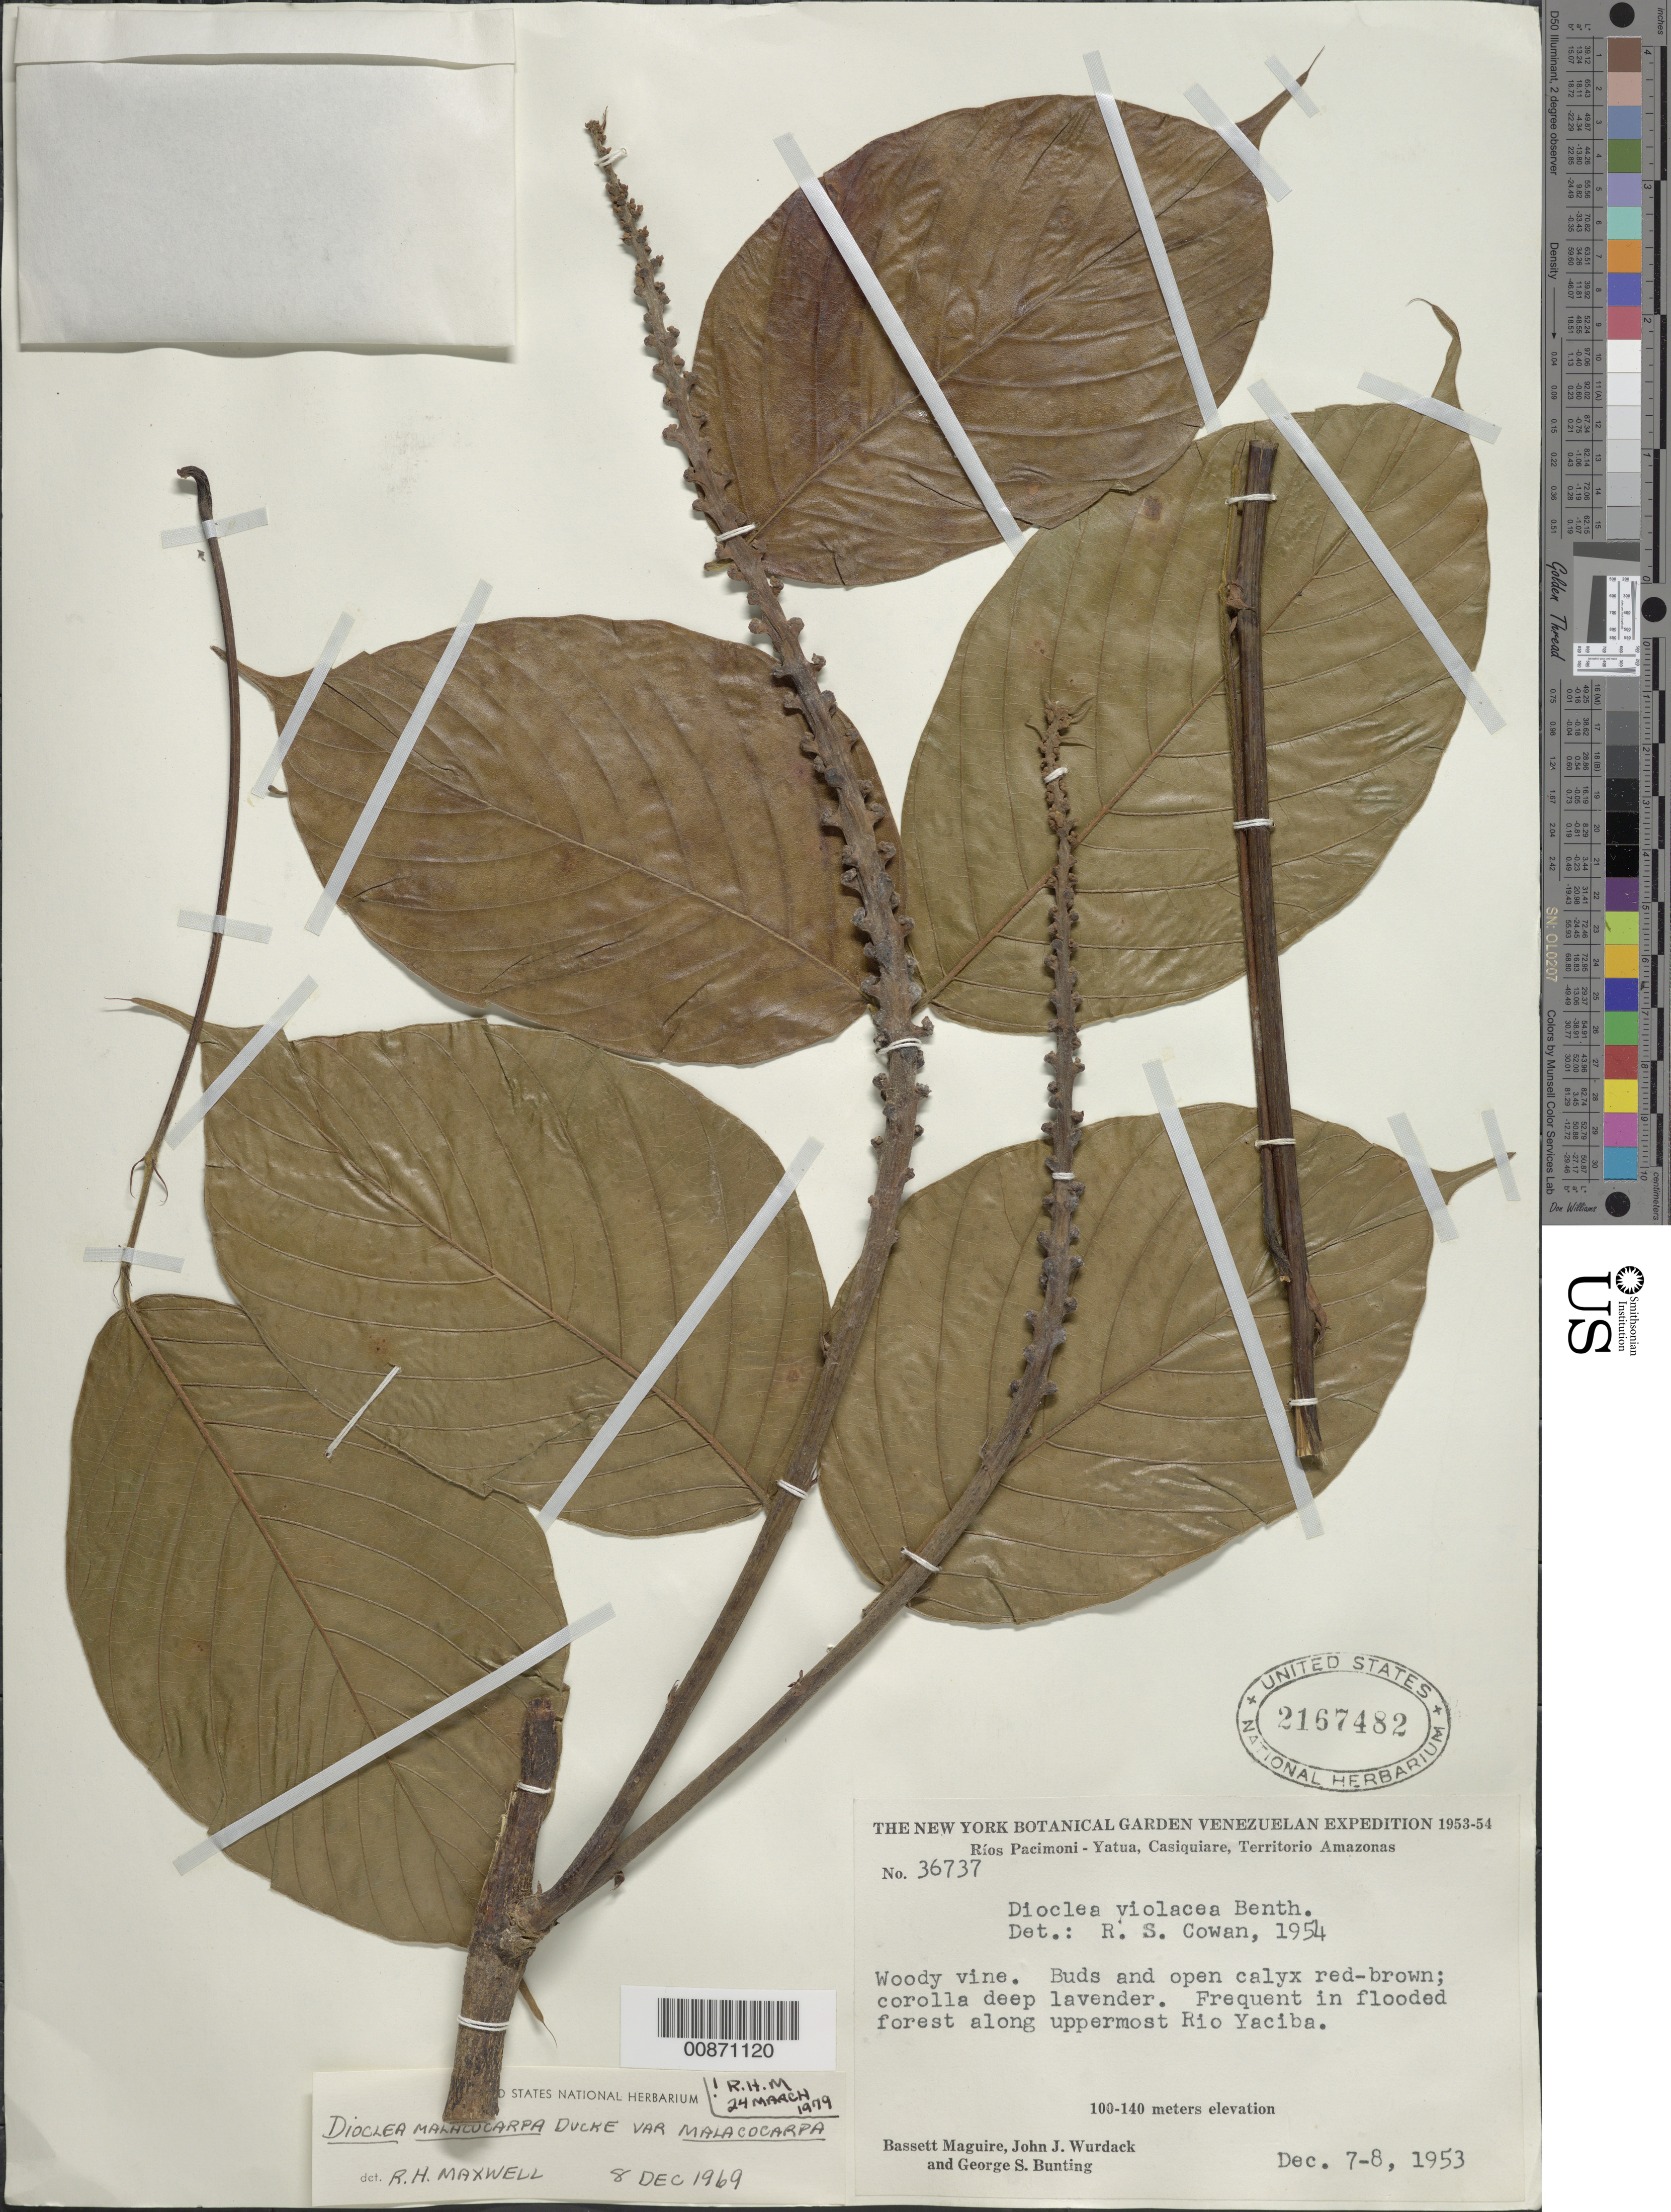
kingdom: Plantae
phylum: Tracheophyta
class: Magnoliopsida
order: Fabales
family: Fabaceae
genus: Macropsychanthus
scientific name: Macropsychanthus malacocarpus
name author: (Ducke) L.P. Queiroz & Snak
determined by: Strong, Mark T., (BOT), Smithsonian Institution - National Museum of Natural History (UNITED STATES)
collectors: B. Maguire, J. J. Wurdack & G. S. Bunting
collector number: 36737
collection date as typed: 7-Dec-53 to 8-Dec-53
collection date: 1953-12-07/1953-12-08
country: Venezuela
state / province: Amazonas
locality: Ríos Pacimoni - Yatua, Casiquiare, uppermost Río Yatua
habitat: Flooded forest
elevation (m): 100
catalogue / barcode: US 2167482